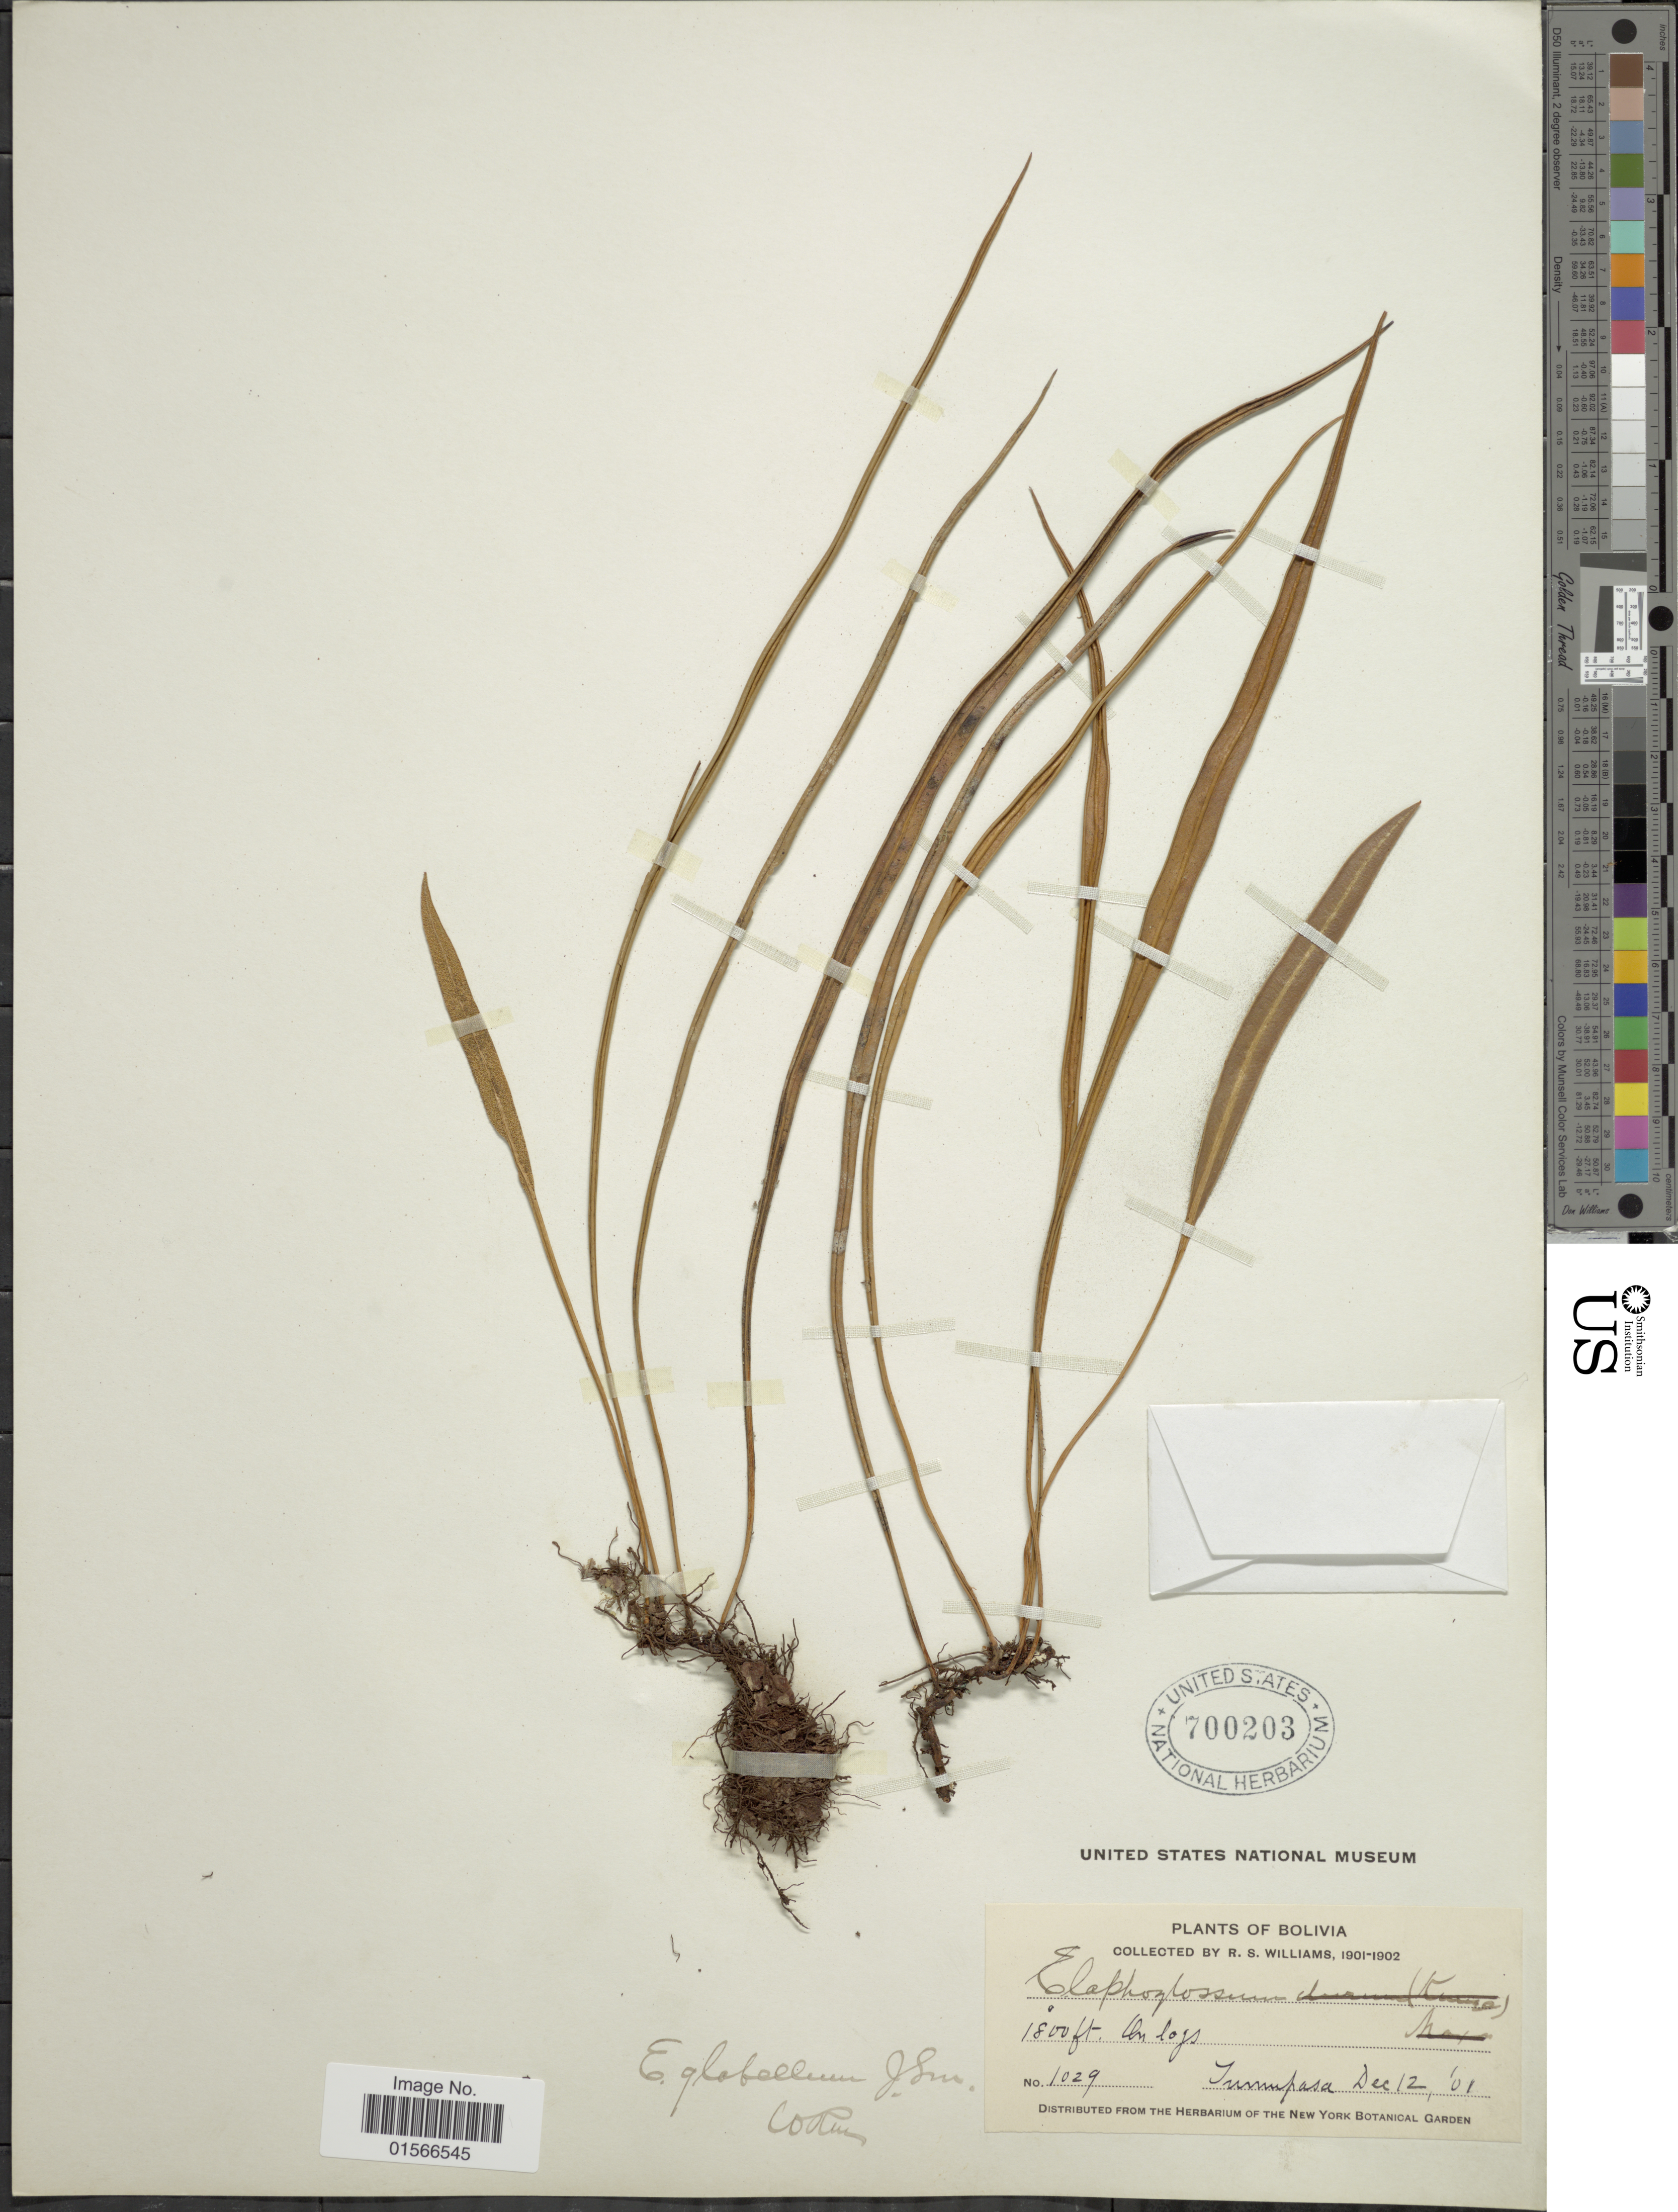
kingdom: Plantae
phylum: Tracheophyta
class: Polypodiopsida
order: Polypodiales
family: Dryopteridaceae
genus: Elaphoglossum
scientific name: Elaphoglossum glabellum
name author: J. Sm.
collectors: R. S. Williams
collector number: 1029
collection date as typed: Dec. 12, '01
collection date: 1901-12-12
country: Bolivia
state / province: La Paz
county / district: Iturralde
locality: Tumupasa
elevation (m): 549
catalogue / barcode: US 700203